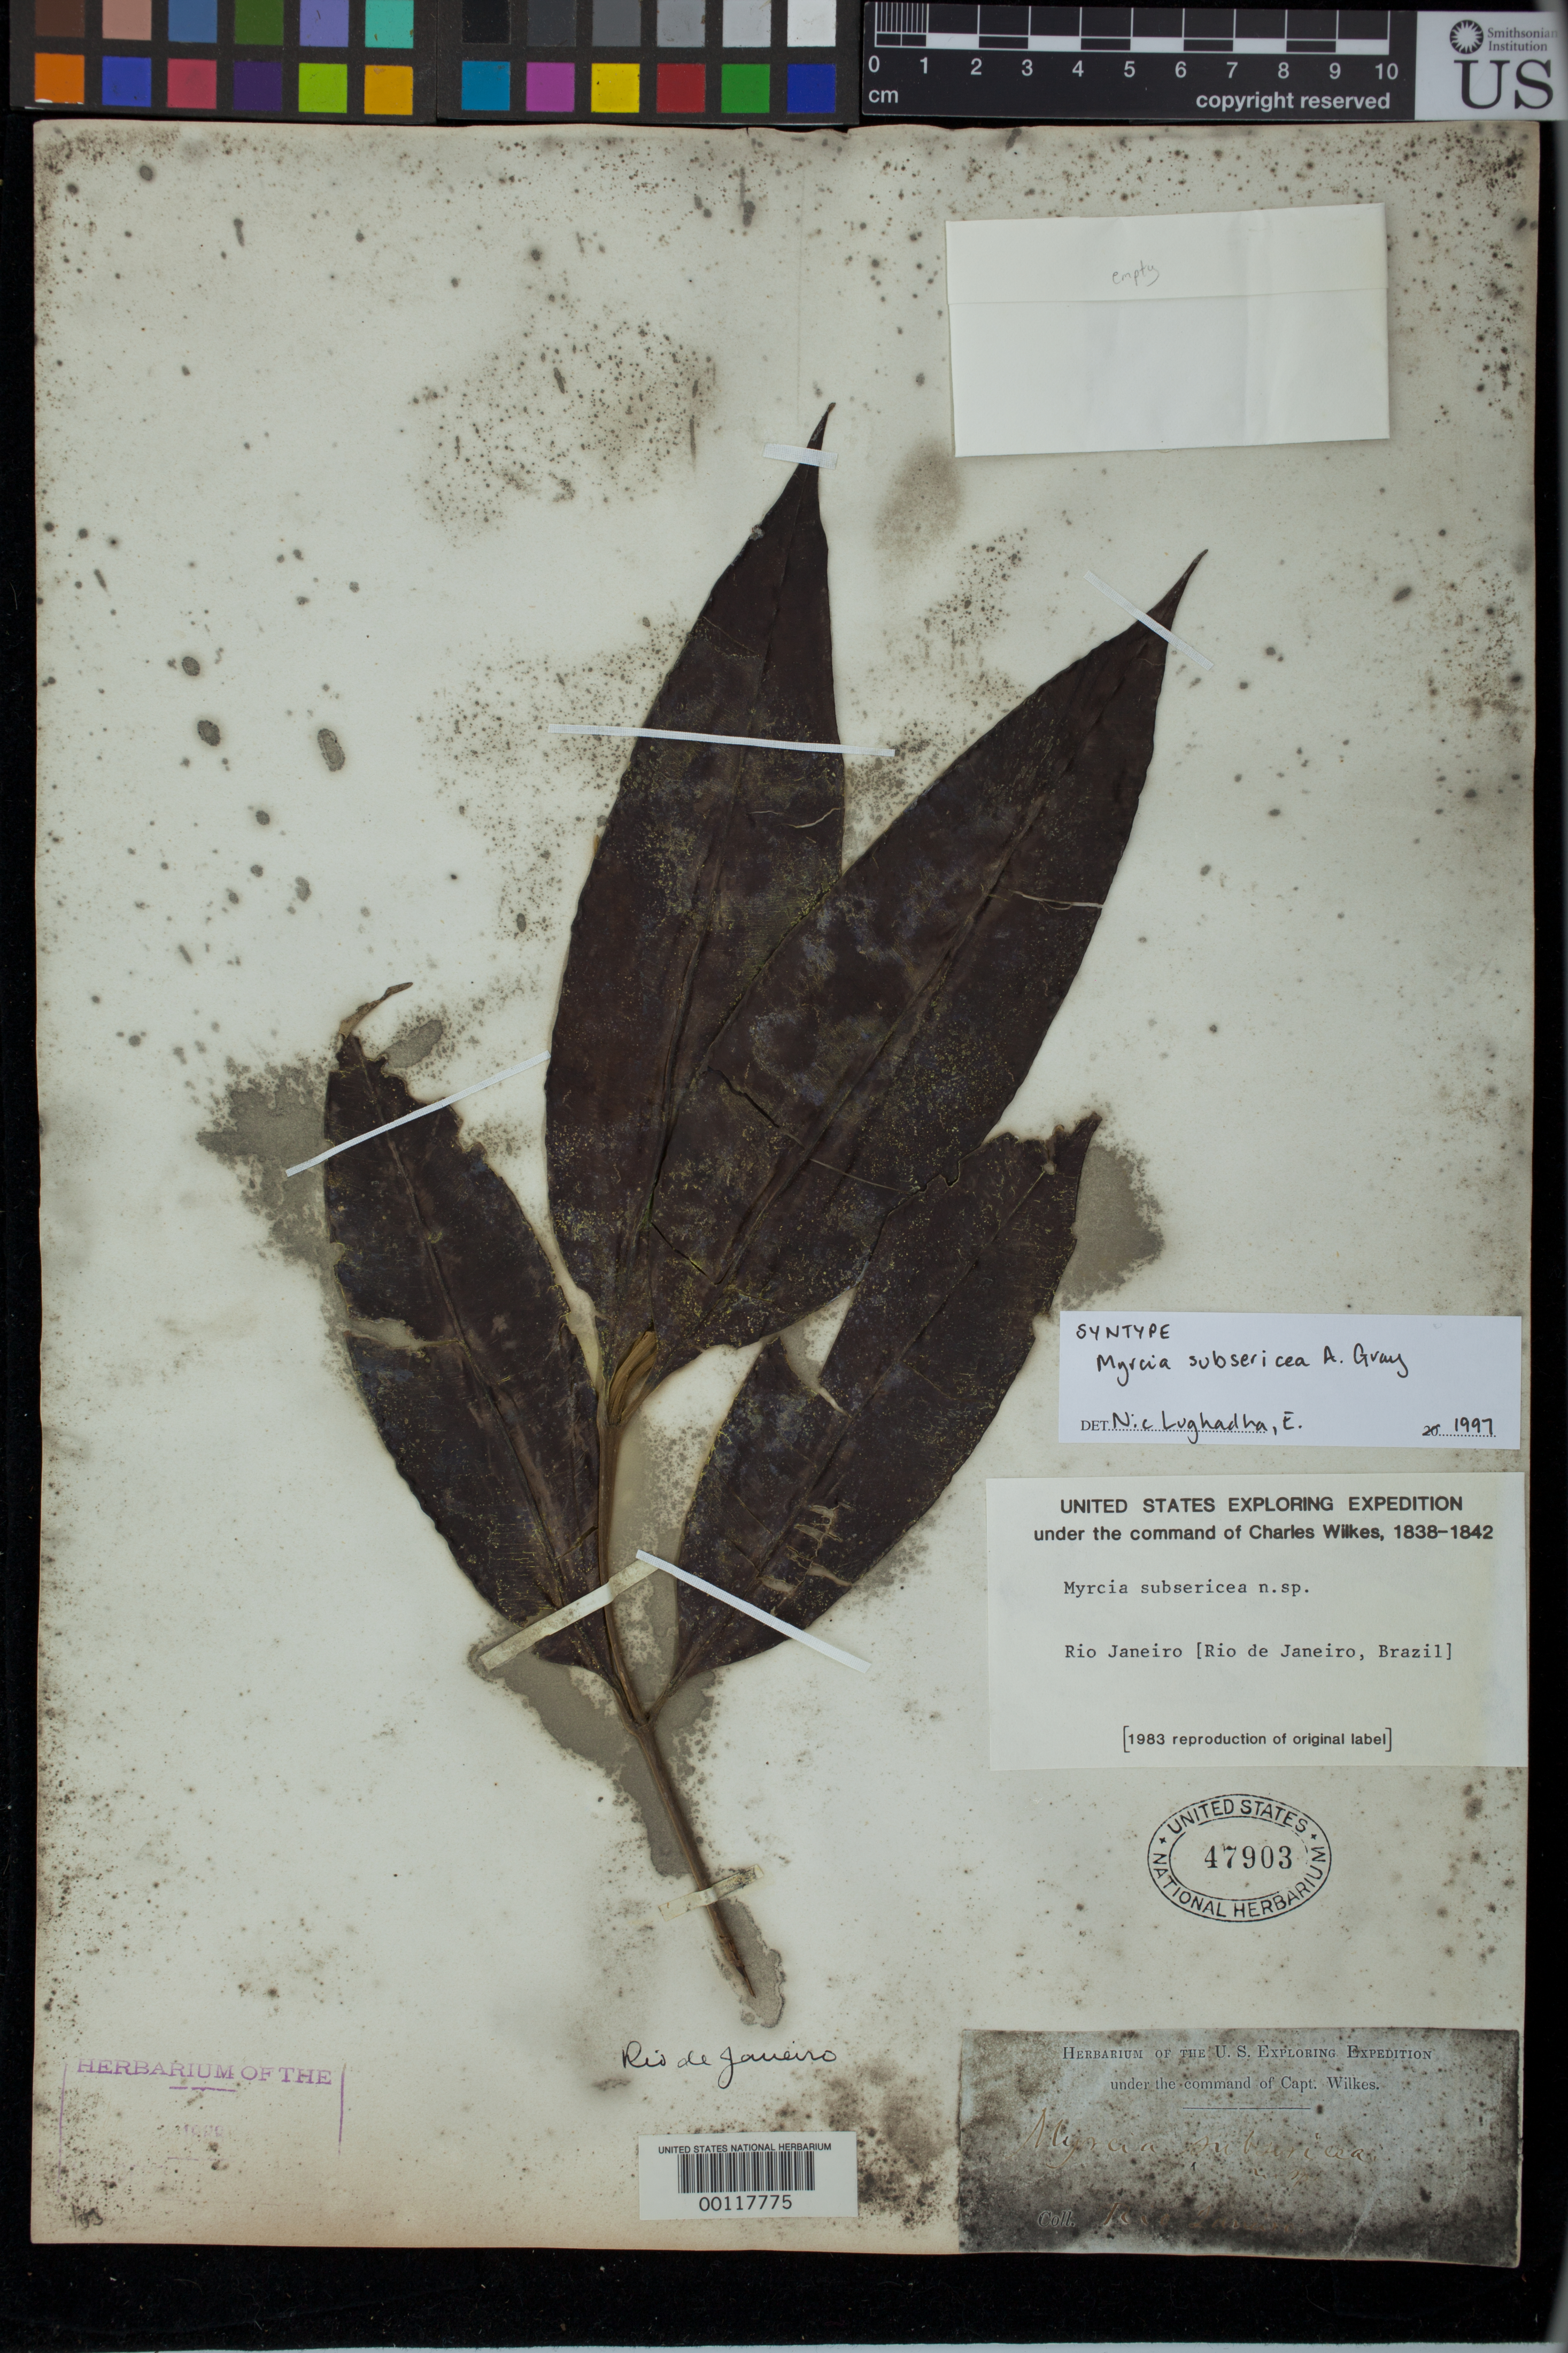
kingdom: Plantae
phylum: Tracheophyta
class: Magnoliopsida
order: Myrtales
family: Myrtaceae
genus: Myrcia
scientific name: Myrcia subsericea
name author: A. Gray in Wilkes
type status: Syntype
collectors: Wilkes Explor. Exped.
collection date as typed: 1838 to -- --- 1842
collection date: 1838/1842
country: Brazil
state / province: Rio de Janeiro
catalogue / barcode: US 47903